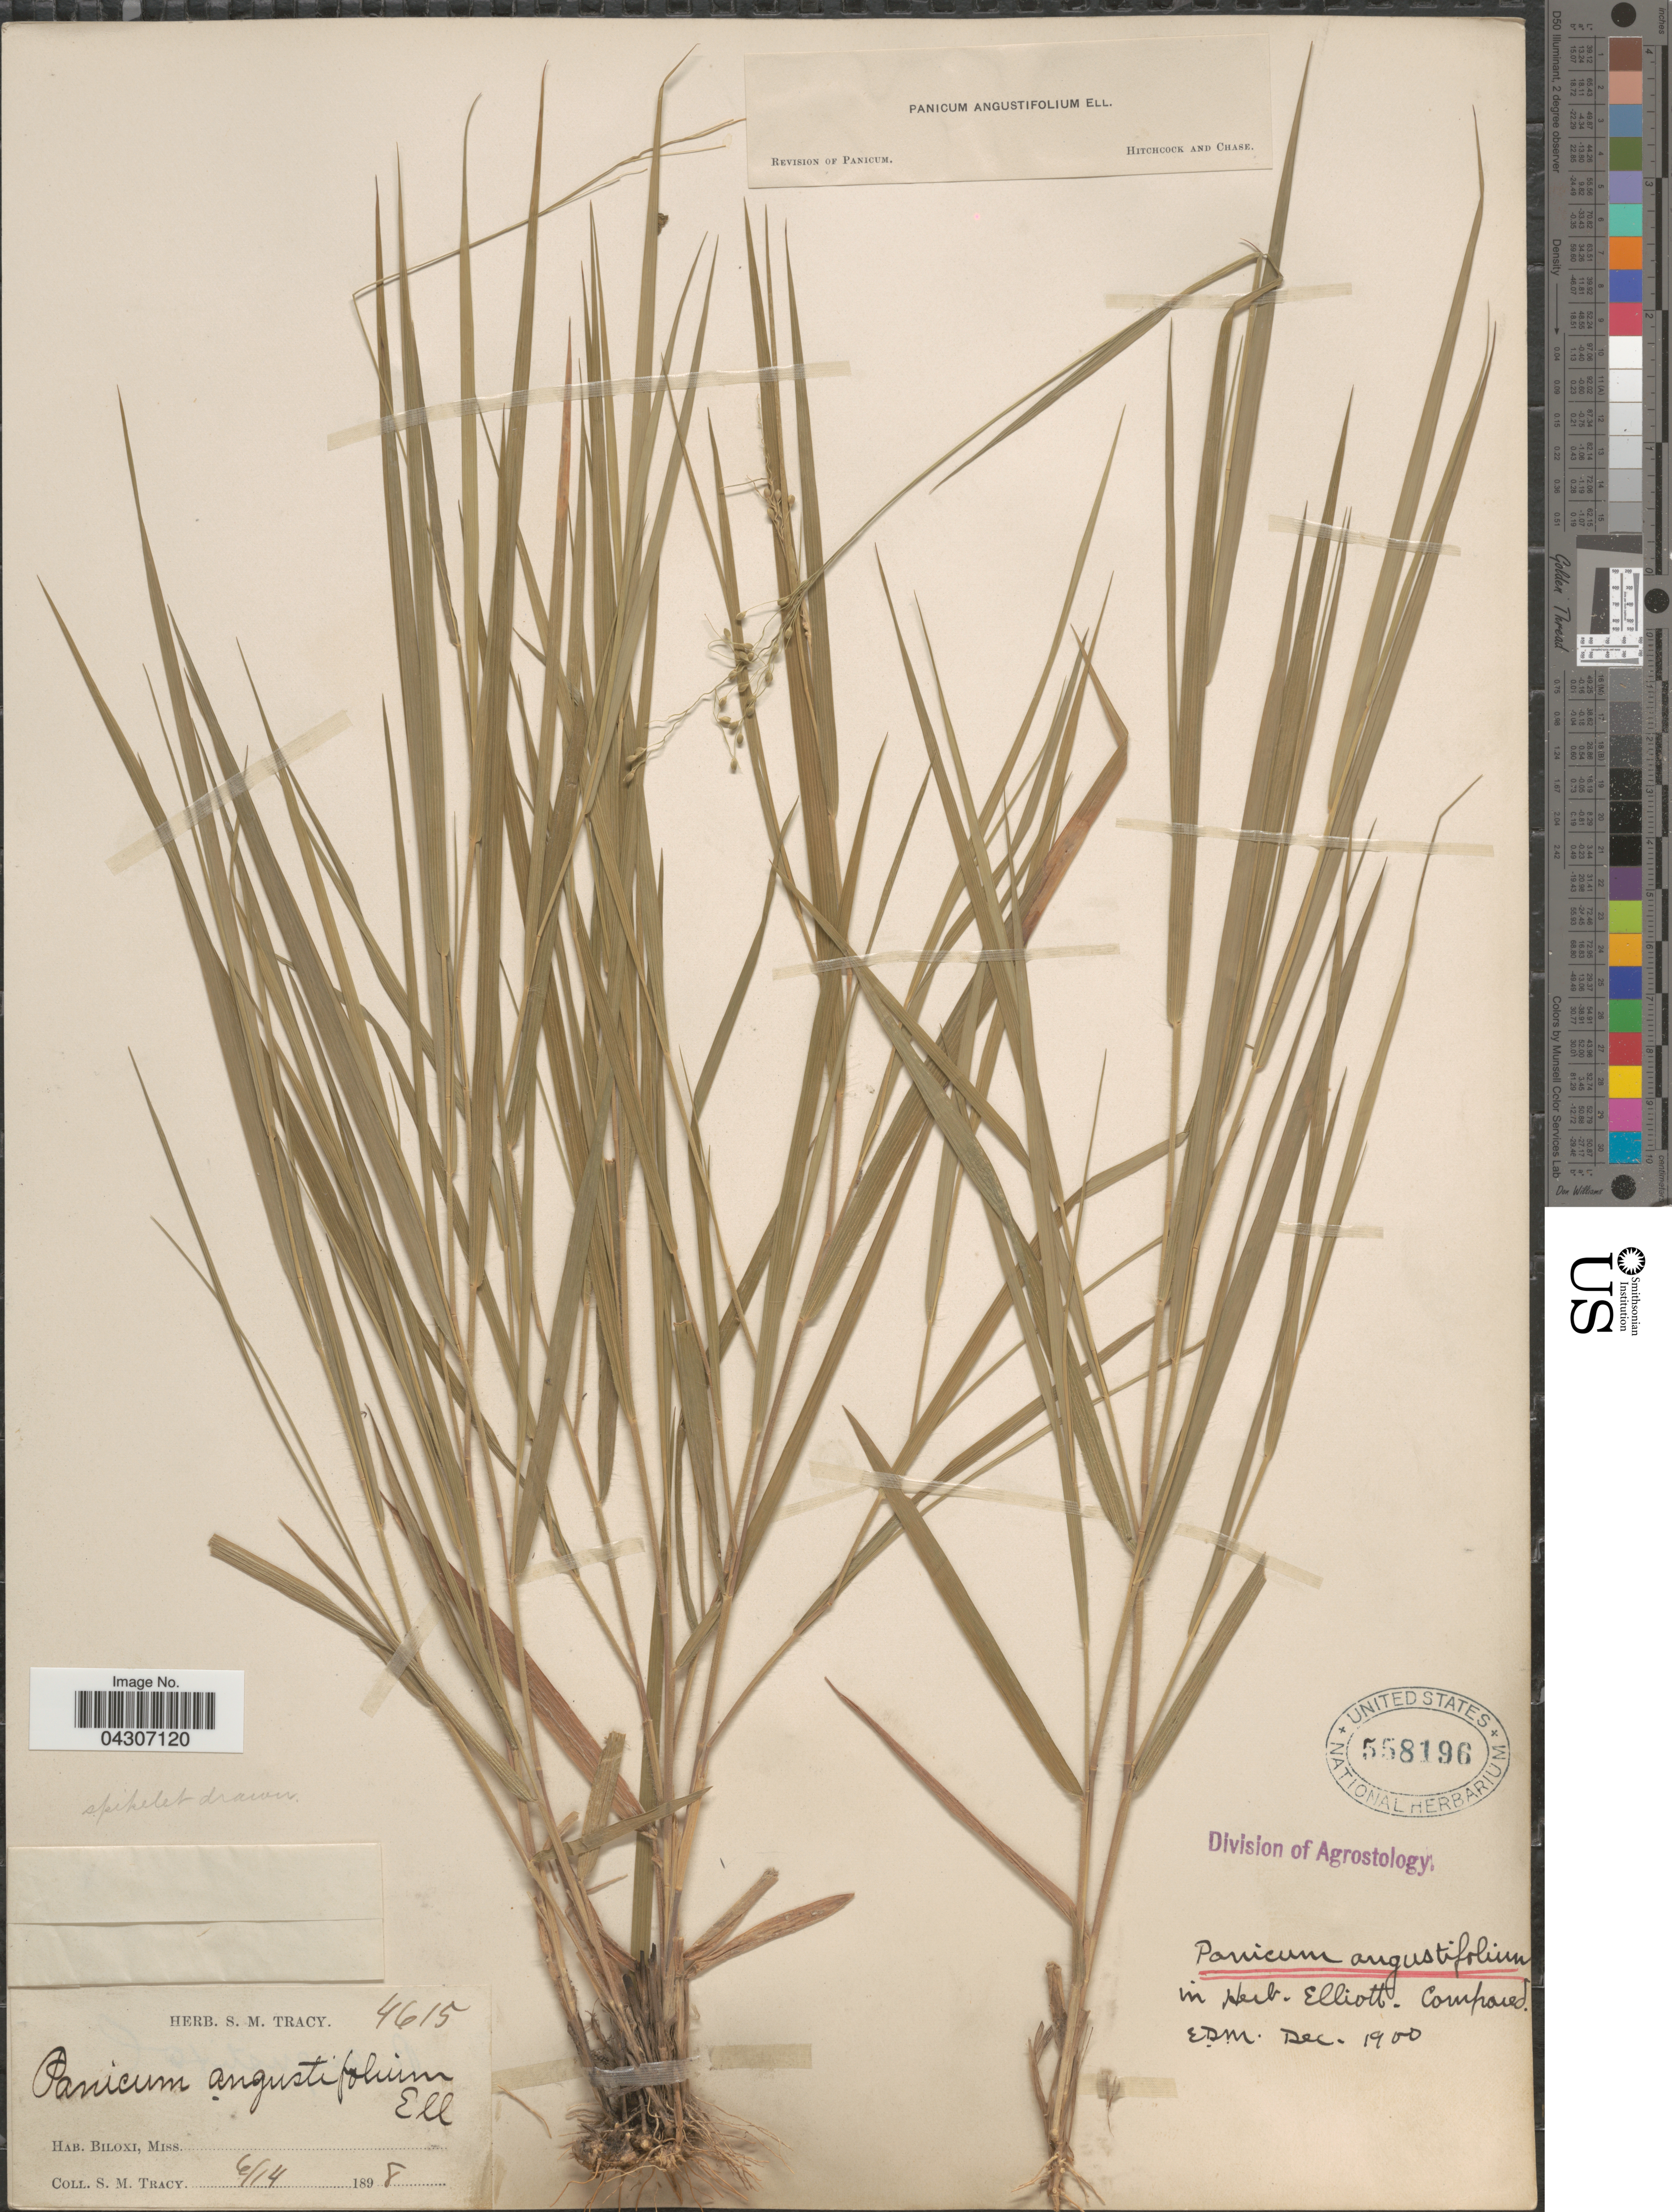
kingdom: Plantae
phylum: Tracheophyta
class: Liliopsida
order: Poales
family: Poaceae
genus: Dichanthelium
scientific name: Dichanthelium aciculare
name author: (Desv. ex Poir.) Gould & C.A. Clark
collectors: S. M. Tracy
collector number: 4615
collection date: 1898-06-14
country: United States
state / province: Mississippi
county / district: Harrison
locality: Biloxi.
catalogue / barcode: US 558196